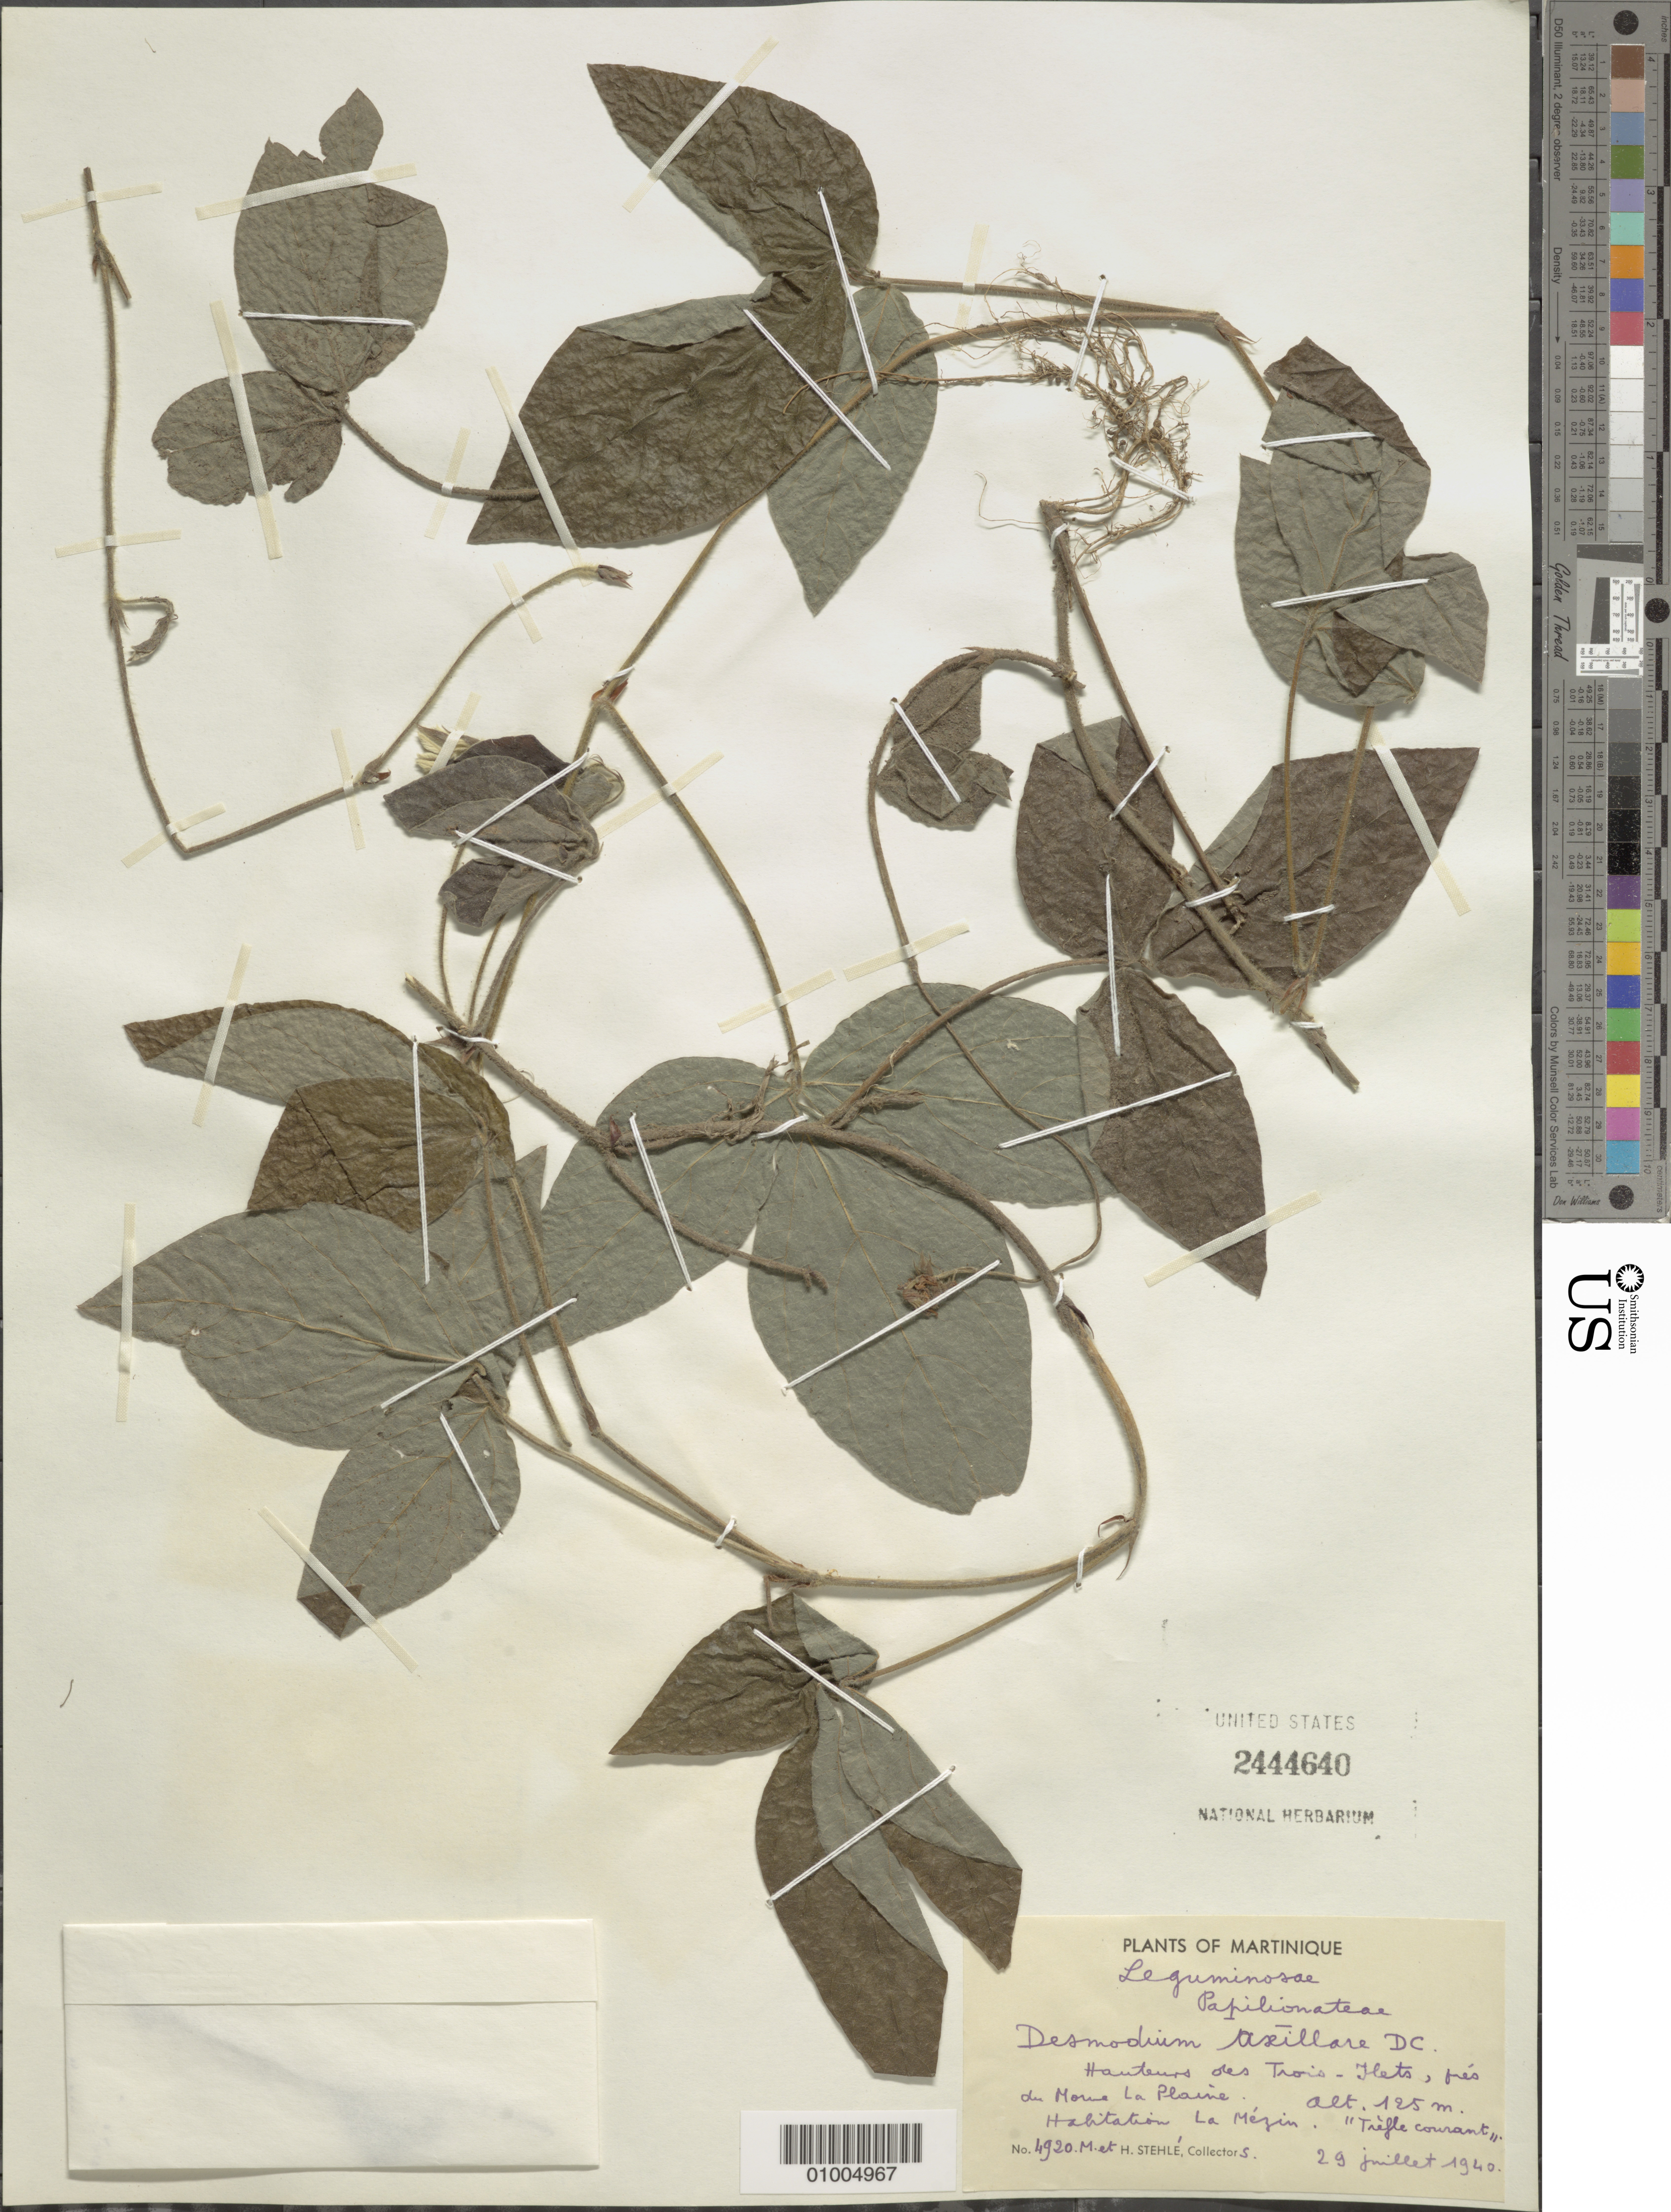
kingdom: Plantae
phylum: Tracheophyta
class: Magnoliopsida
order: Fabales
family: Fabaceae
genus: Desmodium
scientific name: Desmodium axillare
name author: (Sw.) DC.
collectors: H. Stehlé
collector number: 4920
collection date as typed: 29 Jul 1940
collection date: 1940-07-29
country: Martinique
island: Martinique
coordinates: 0 N, 0 E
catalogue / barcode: US 2444640